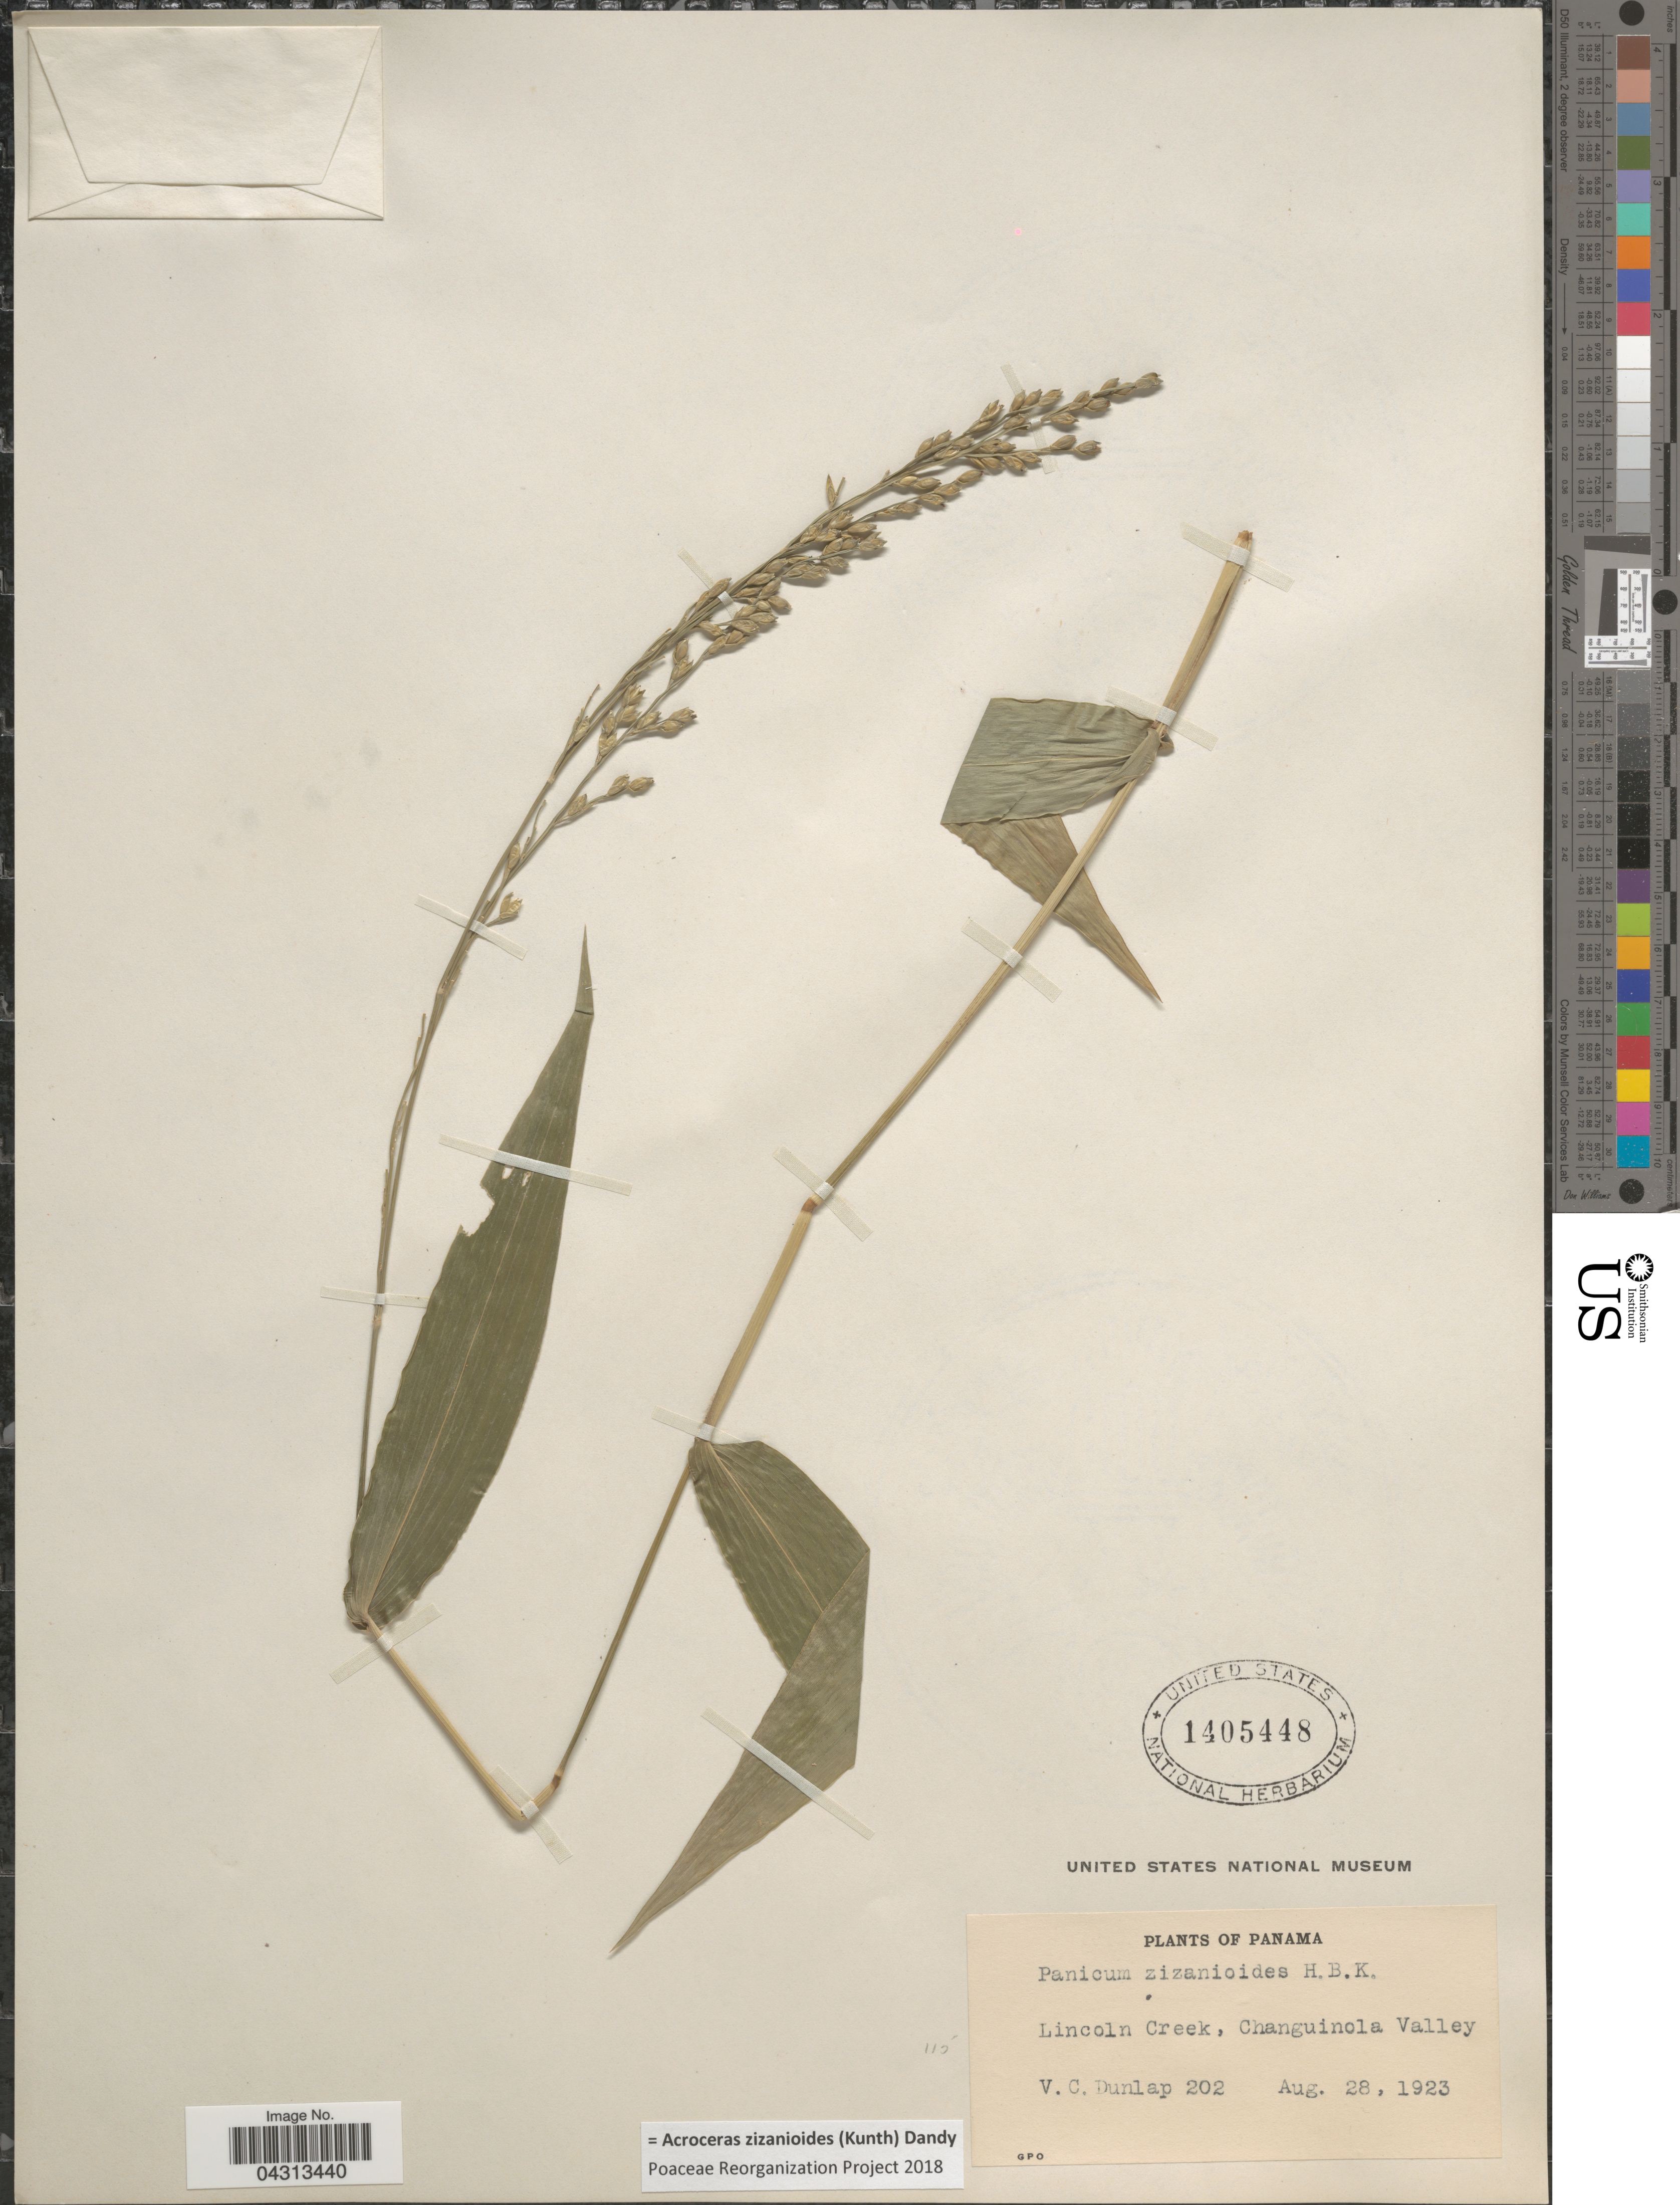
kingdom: Plantae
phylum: Tracheophyta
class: Liliopsida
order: Poales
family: Poaceae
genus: Acroceras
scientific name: Acroceras zizanioides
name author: (Kunth) Dandy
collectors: V. C. Dunlap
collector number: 202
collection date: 1923-08-28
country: Panama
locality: Lincoln Creek, Changuinola Valley.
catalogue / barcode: US 1405448